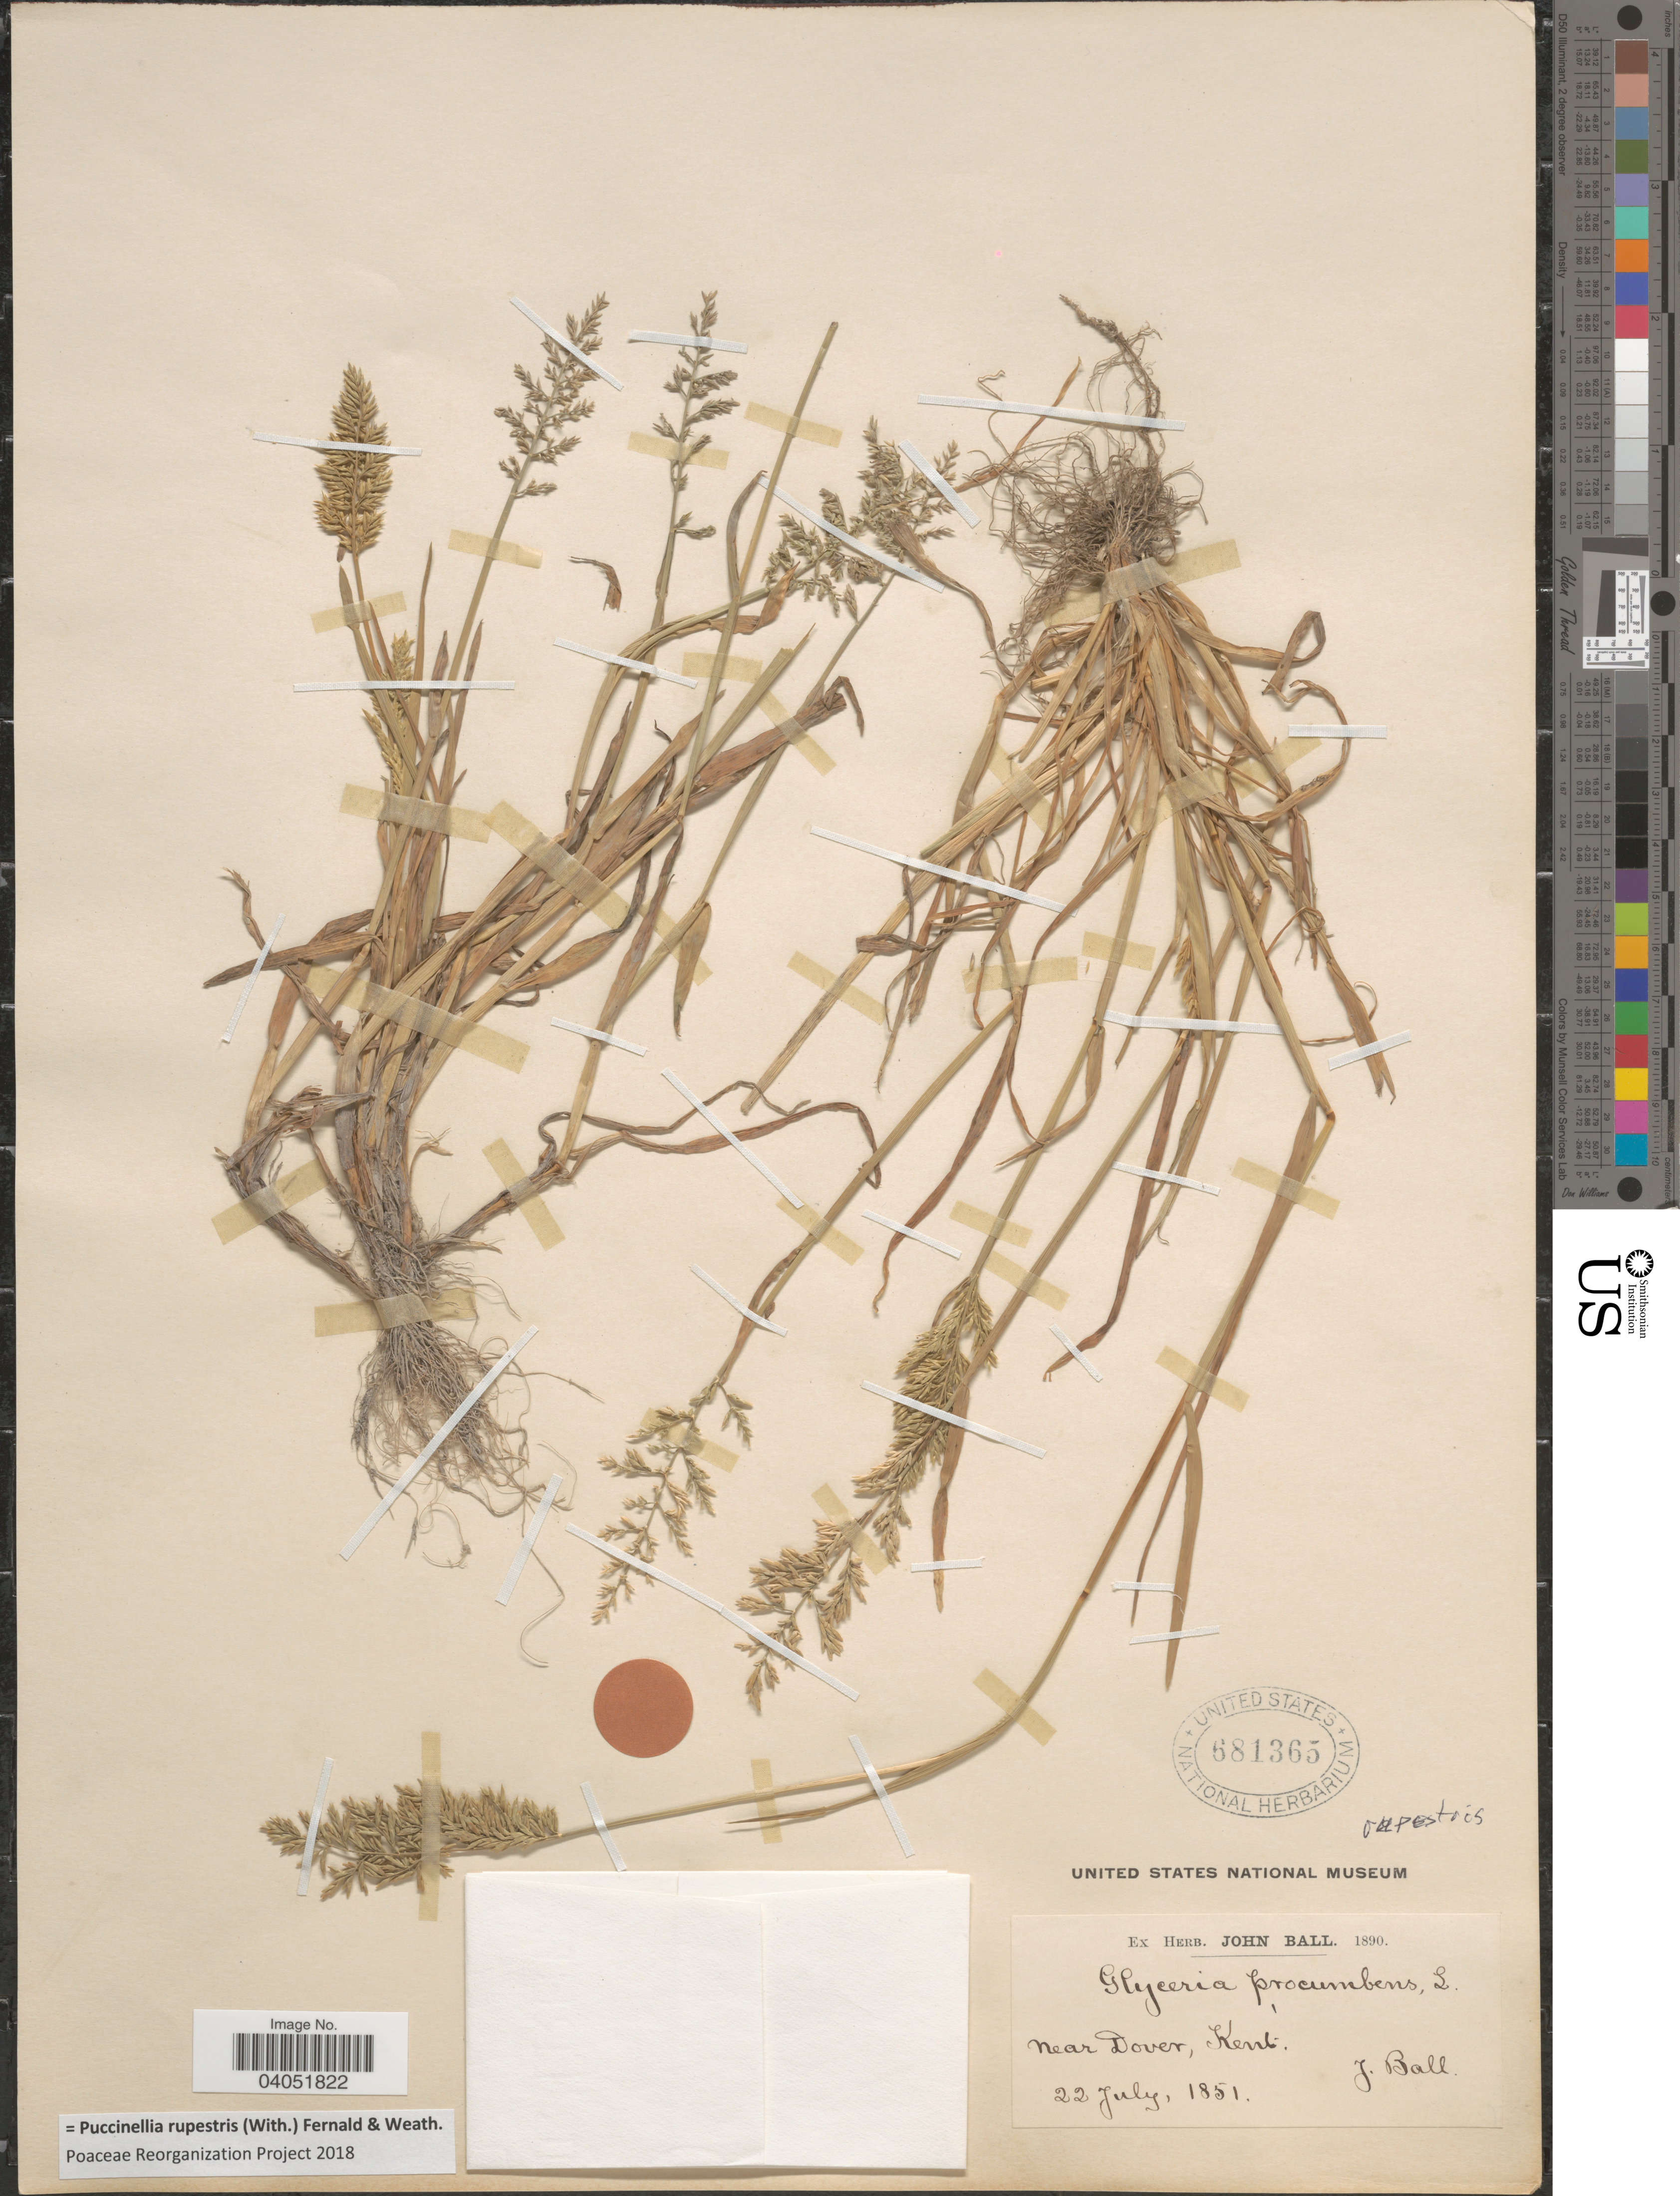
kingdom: Plantae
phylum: Tracheophyta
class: Liliopsida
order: Poales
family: Poaceae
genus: Puccinellia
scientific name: Puccinellia rupestris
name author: (With.) Fernald & Weath.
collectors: J. Ball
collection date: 1851-07-22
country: United Kingdom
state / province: England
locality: Near Dover, Kent.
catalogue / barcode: US 681365